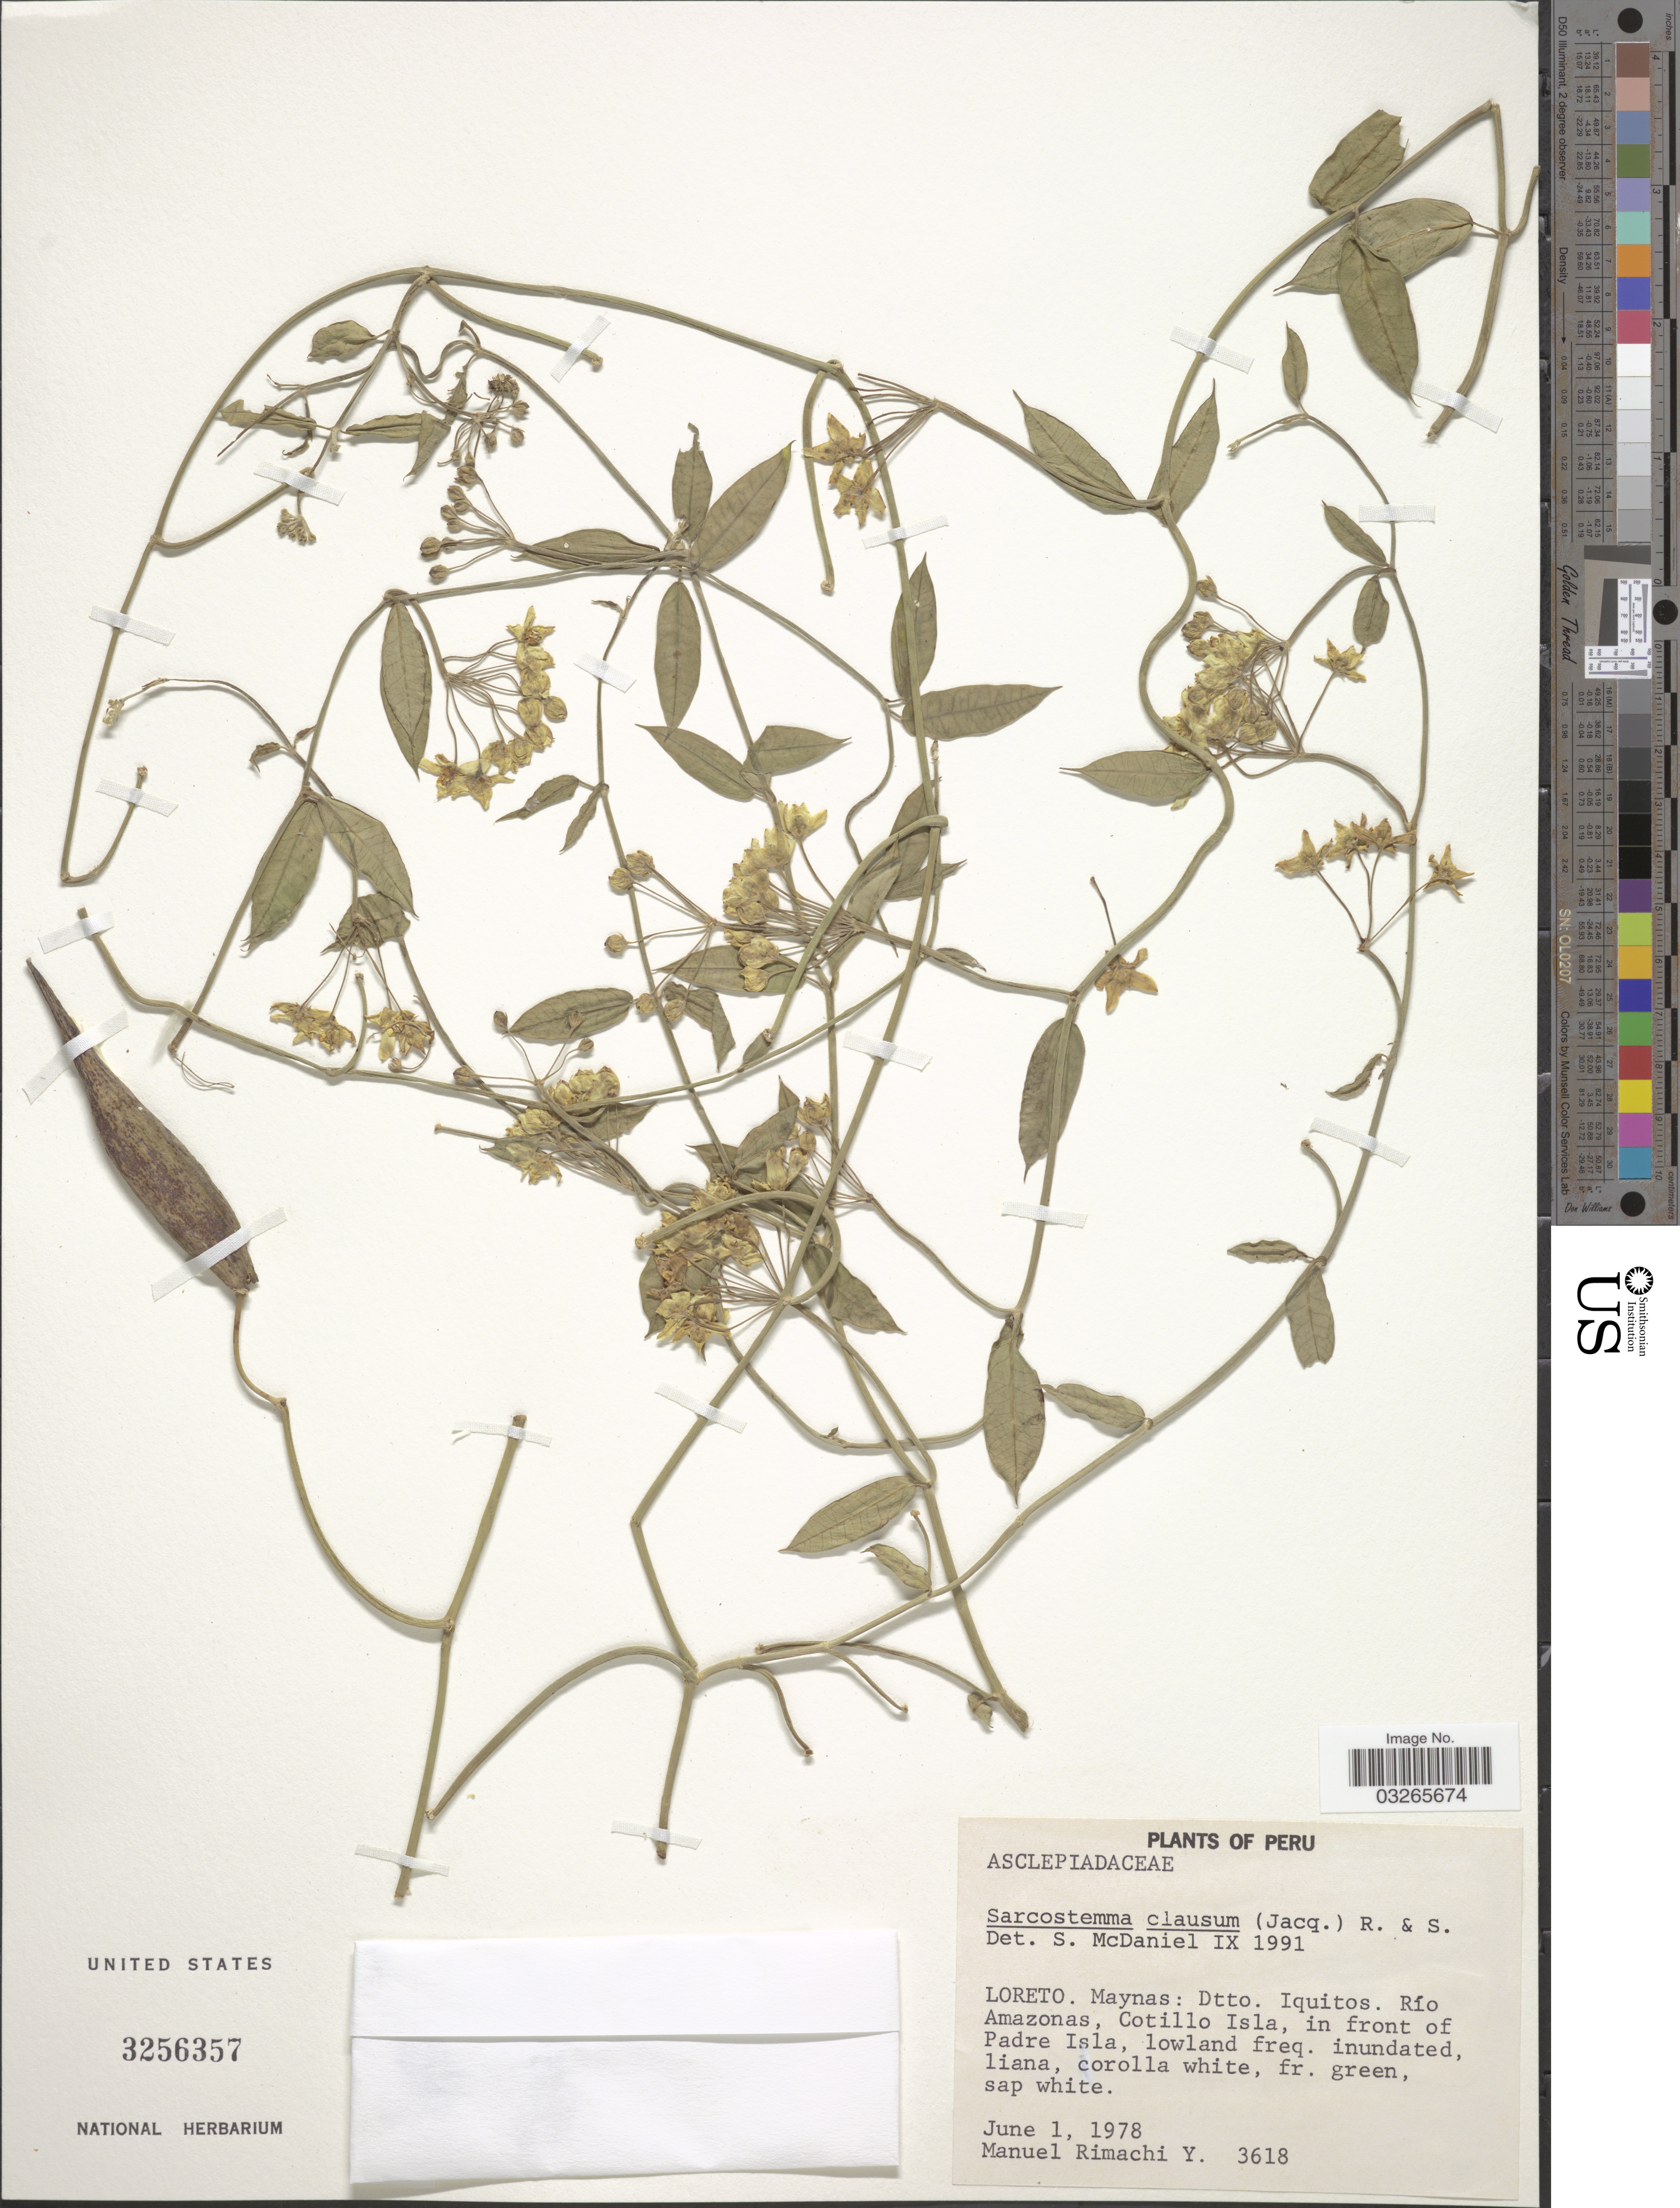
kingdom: Plantae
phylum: Tracheophyta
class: Magnoliopsida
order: Gentianales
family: Apocynaceae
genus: Sarcostemma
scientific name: Sarcostemma clausum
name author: (Jacq.) Schult.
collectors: M. Rimachi Y.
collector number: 3618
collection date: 1978-01-06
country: Peru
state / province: Loreto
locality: Maynas: Dtto. Iquitos, Río Amazonas, Cotillo Isla, in front of Padre Isla.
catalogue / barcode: US 3256357